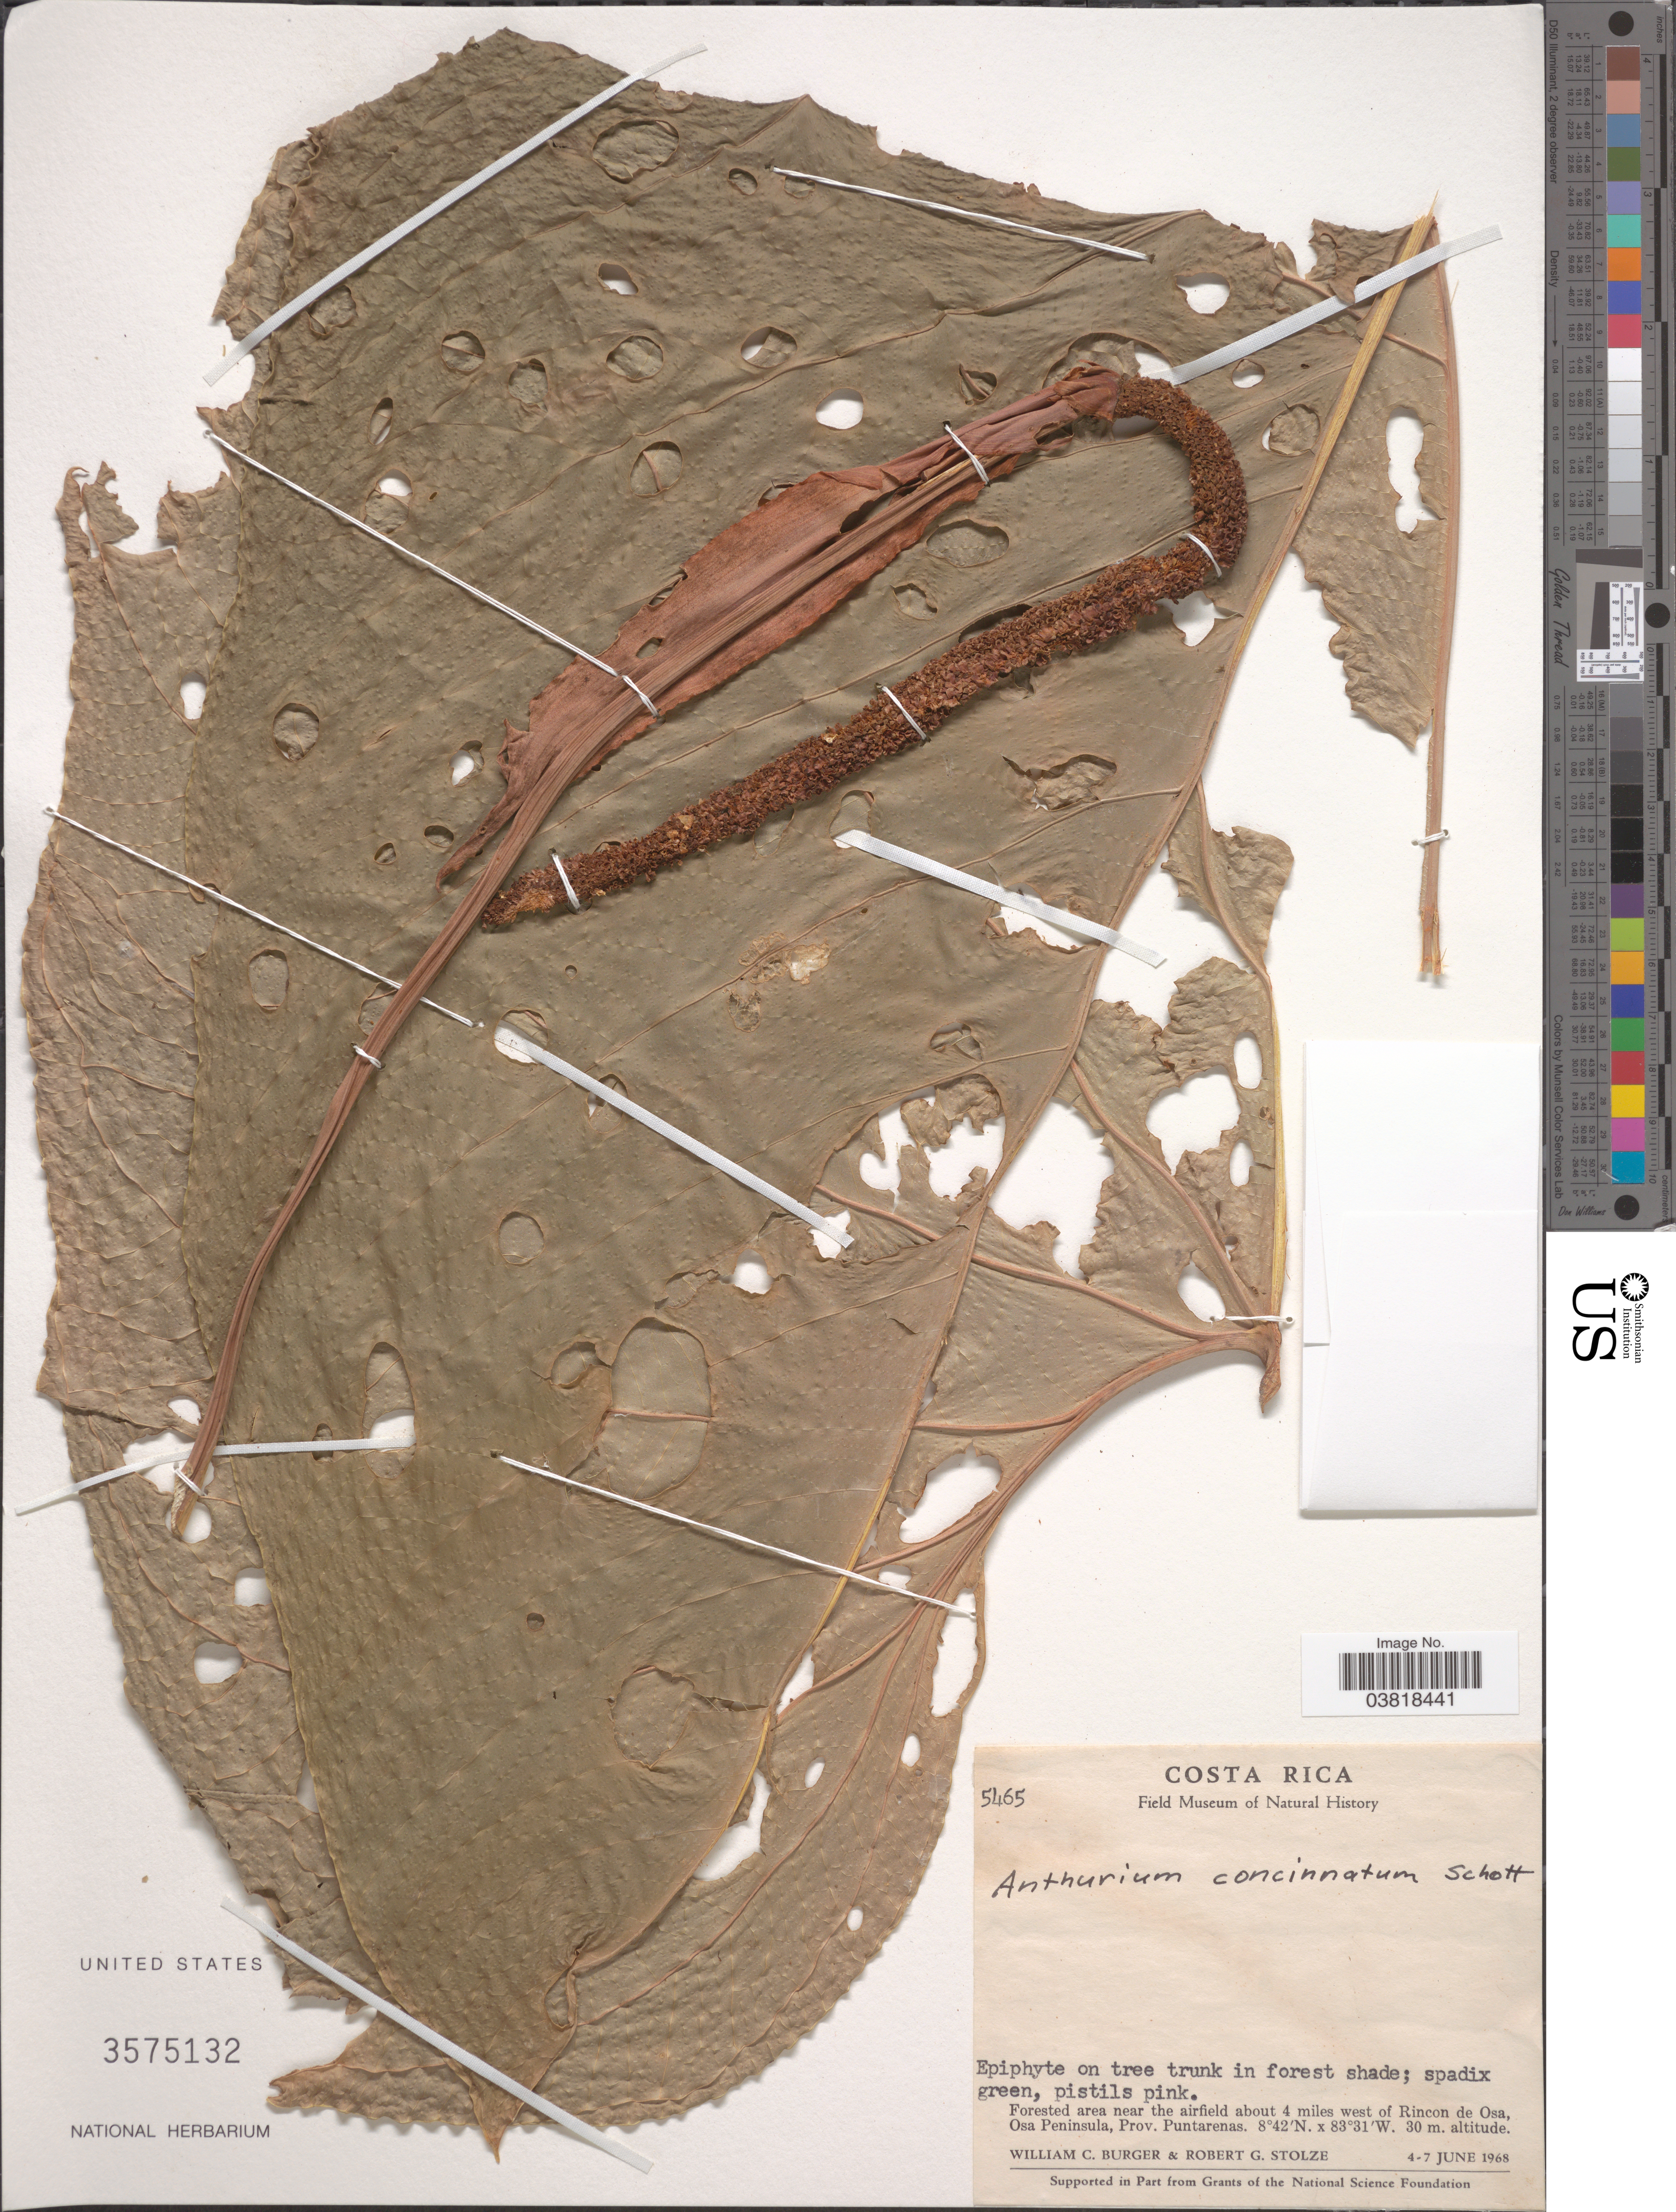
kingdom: Plantae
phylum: Tracheophyta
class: Liliopsida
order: Alismatales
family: Araceae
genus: Anthurium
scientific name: Anthurium concinnatum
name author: Schott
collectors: W. Burger & R. G. Stolze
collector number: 5465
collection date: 1968-06-04/1968-06-07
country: Costa Rica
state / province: Puntarenas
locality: Forested area near the airfield about 4 miles west of Rincon de Osa, Osa Peninsula.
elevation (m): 30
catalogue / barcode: US 3575132